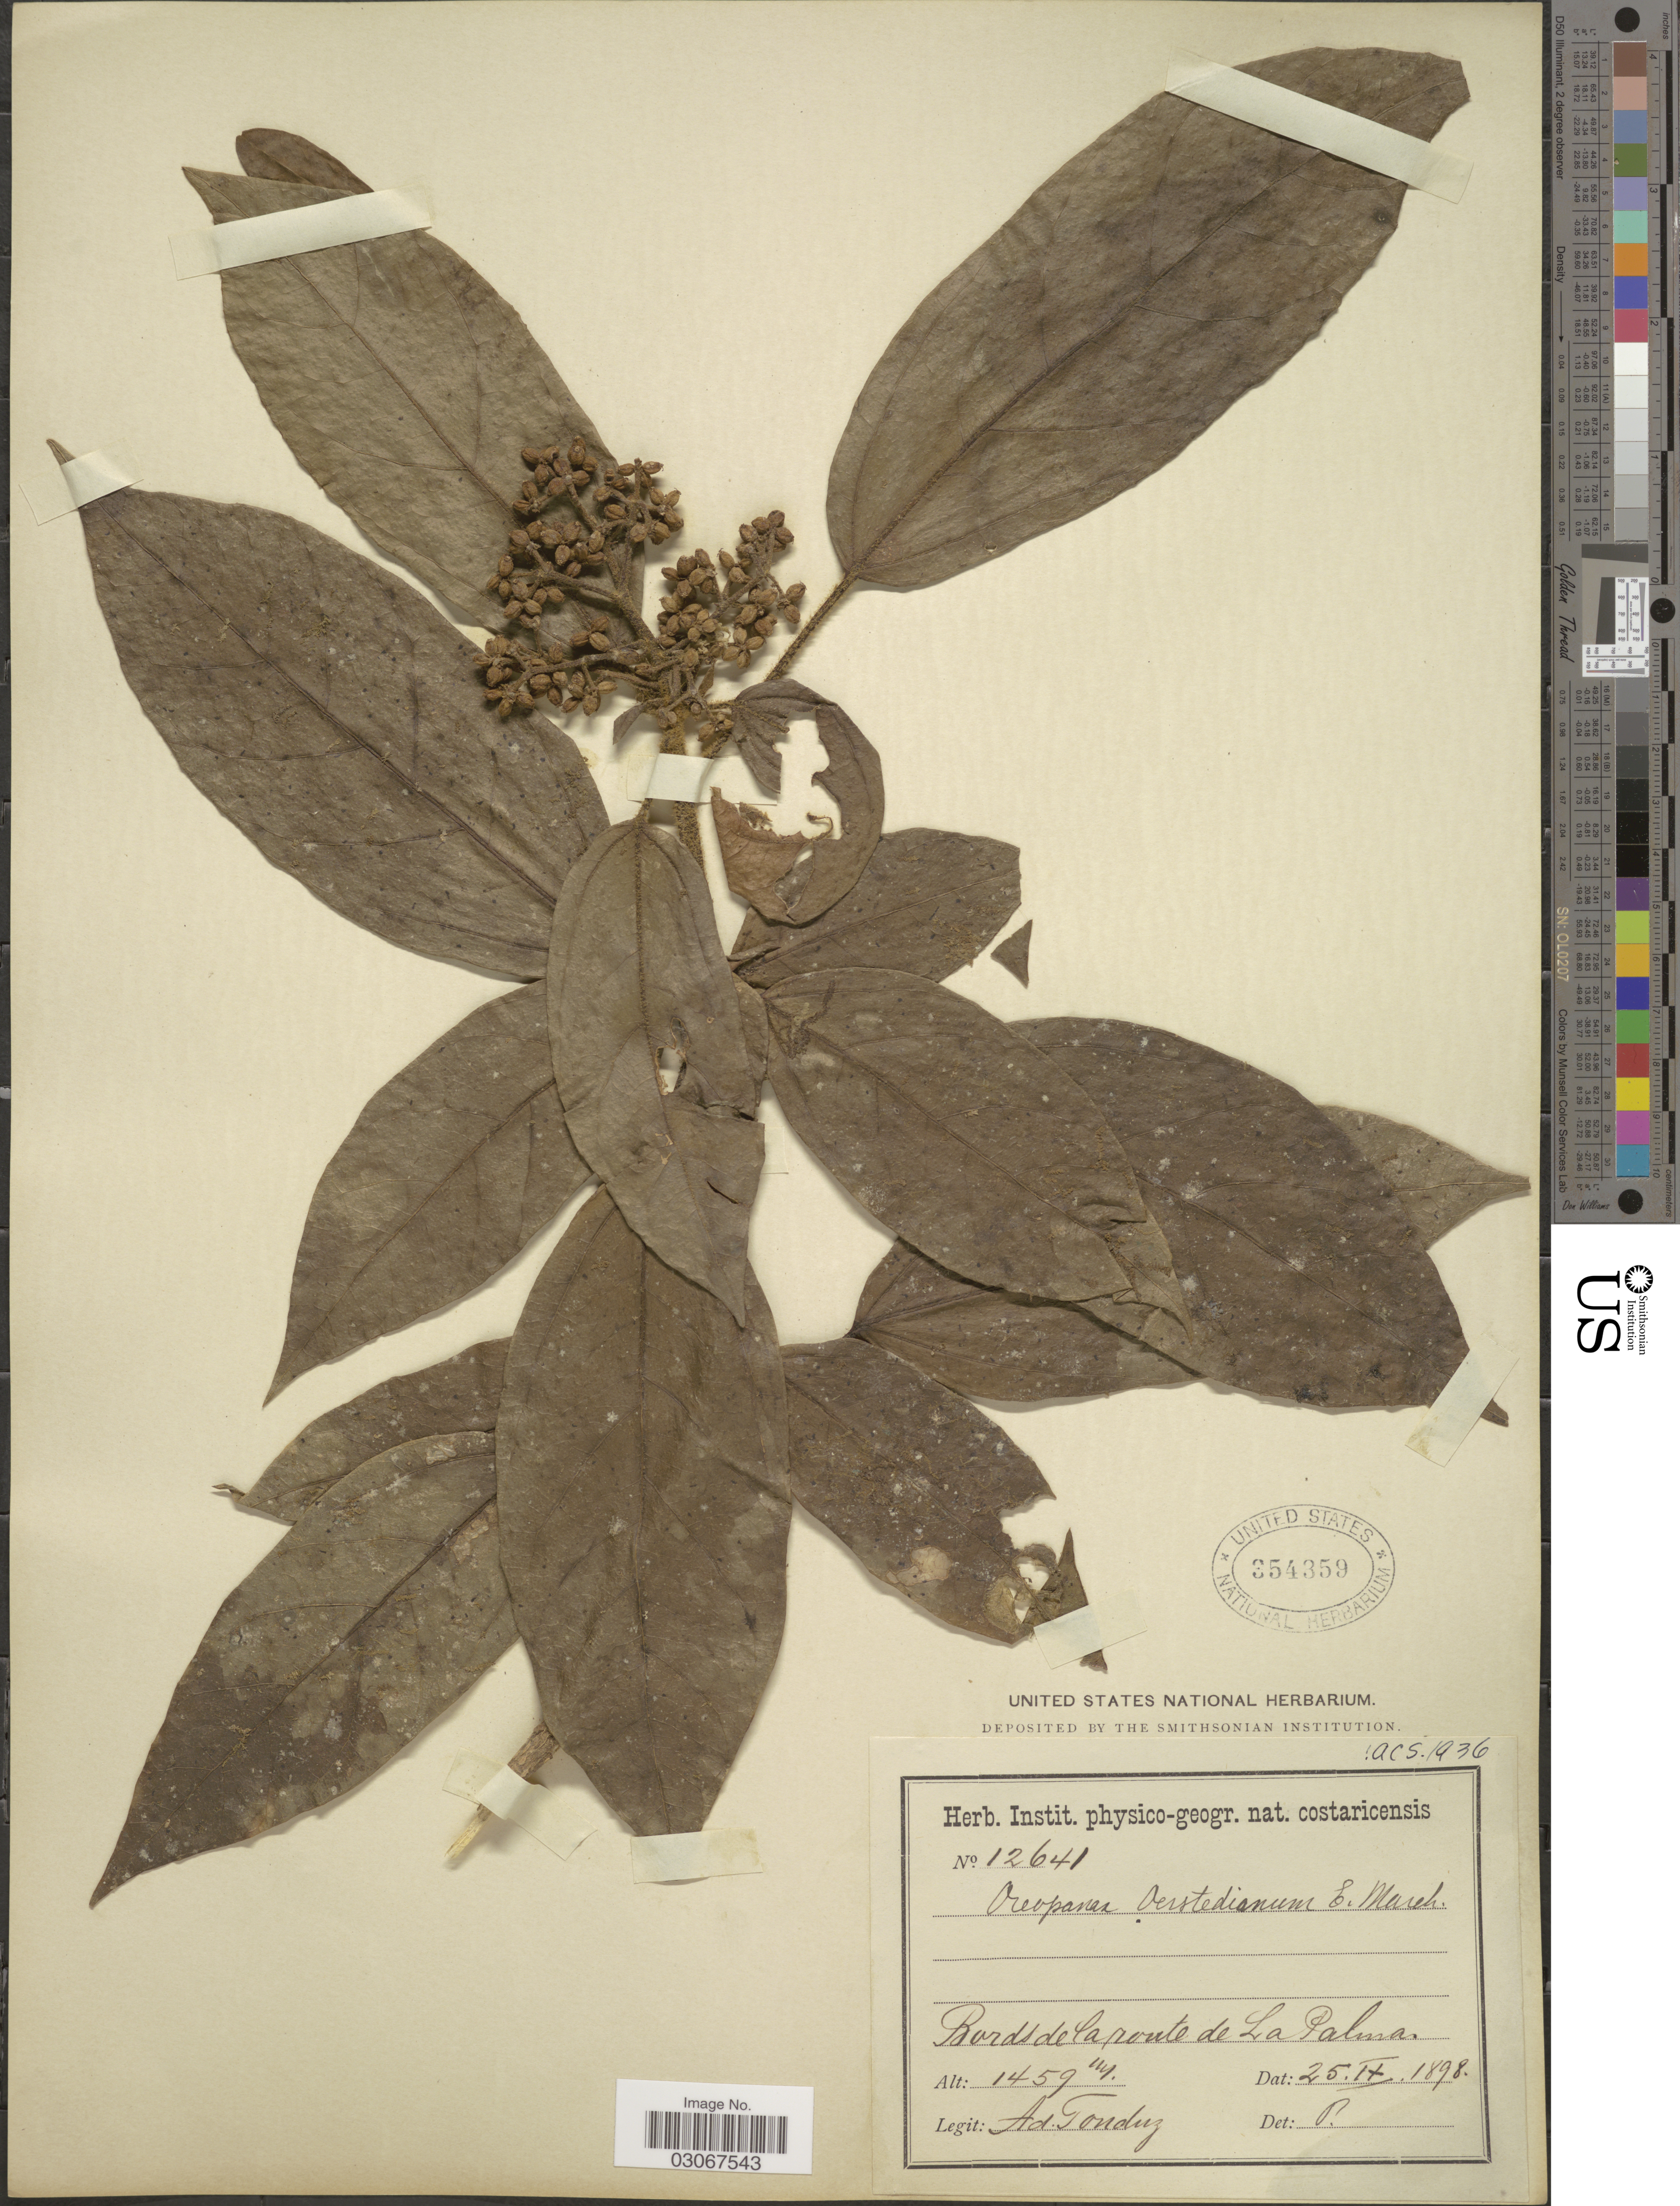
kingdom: Plantae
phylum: Tracheophyta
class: Magnoliopsida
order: Apiales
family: Araliaceae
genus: Oreopanax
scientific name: Oreopanax oerstedianus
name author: Marchal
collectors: A. Tonduz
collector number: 12641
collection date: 1898-09-25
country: Costa Rica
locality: Bords de la route de La Palma.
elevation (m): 1459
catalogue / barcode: US 354359